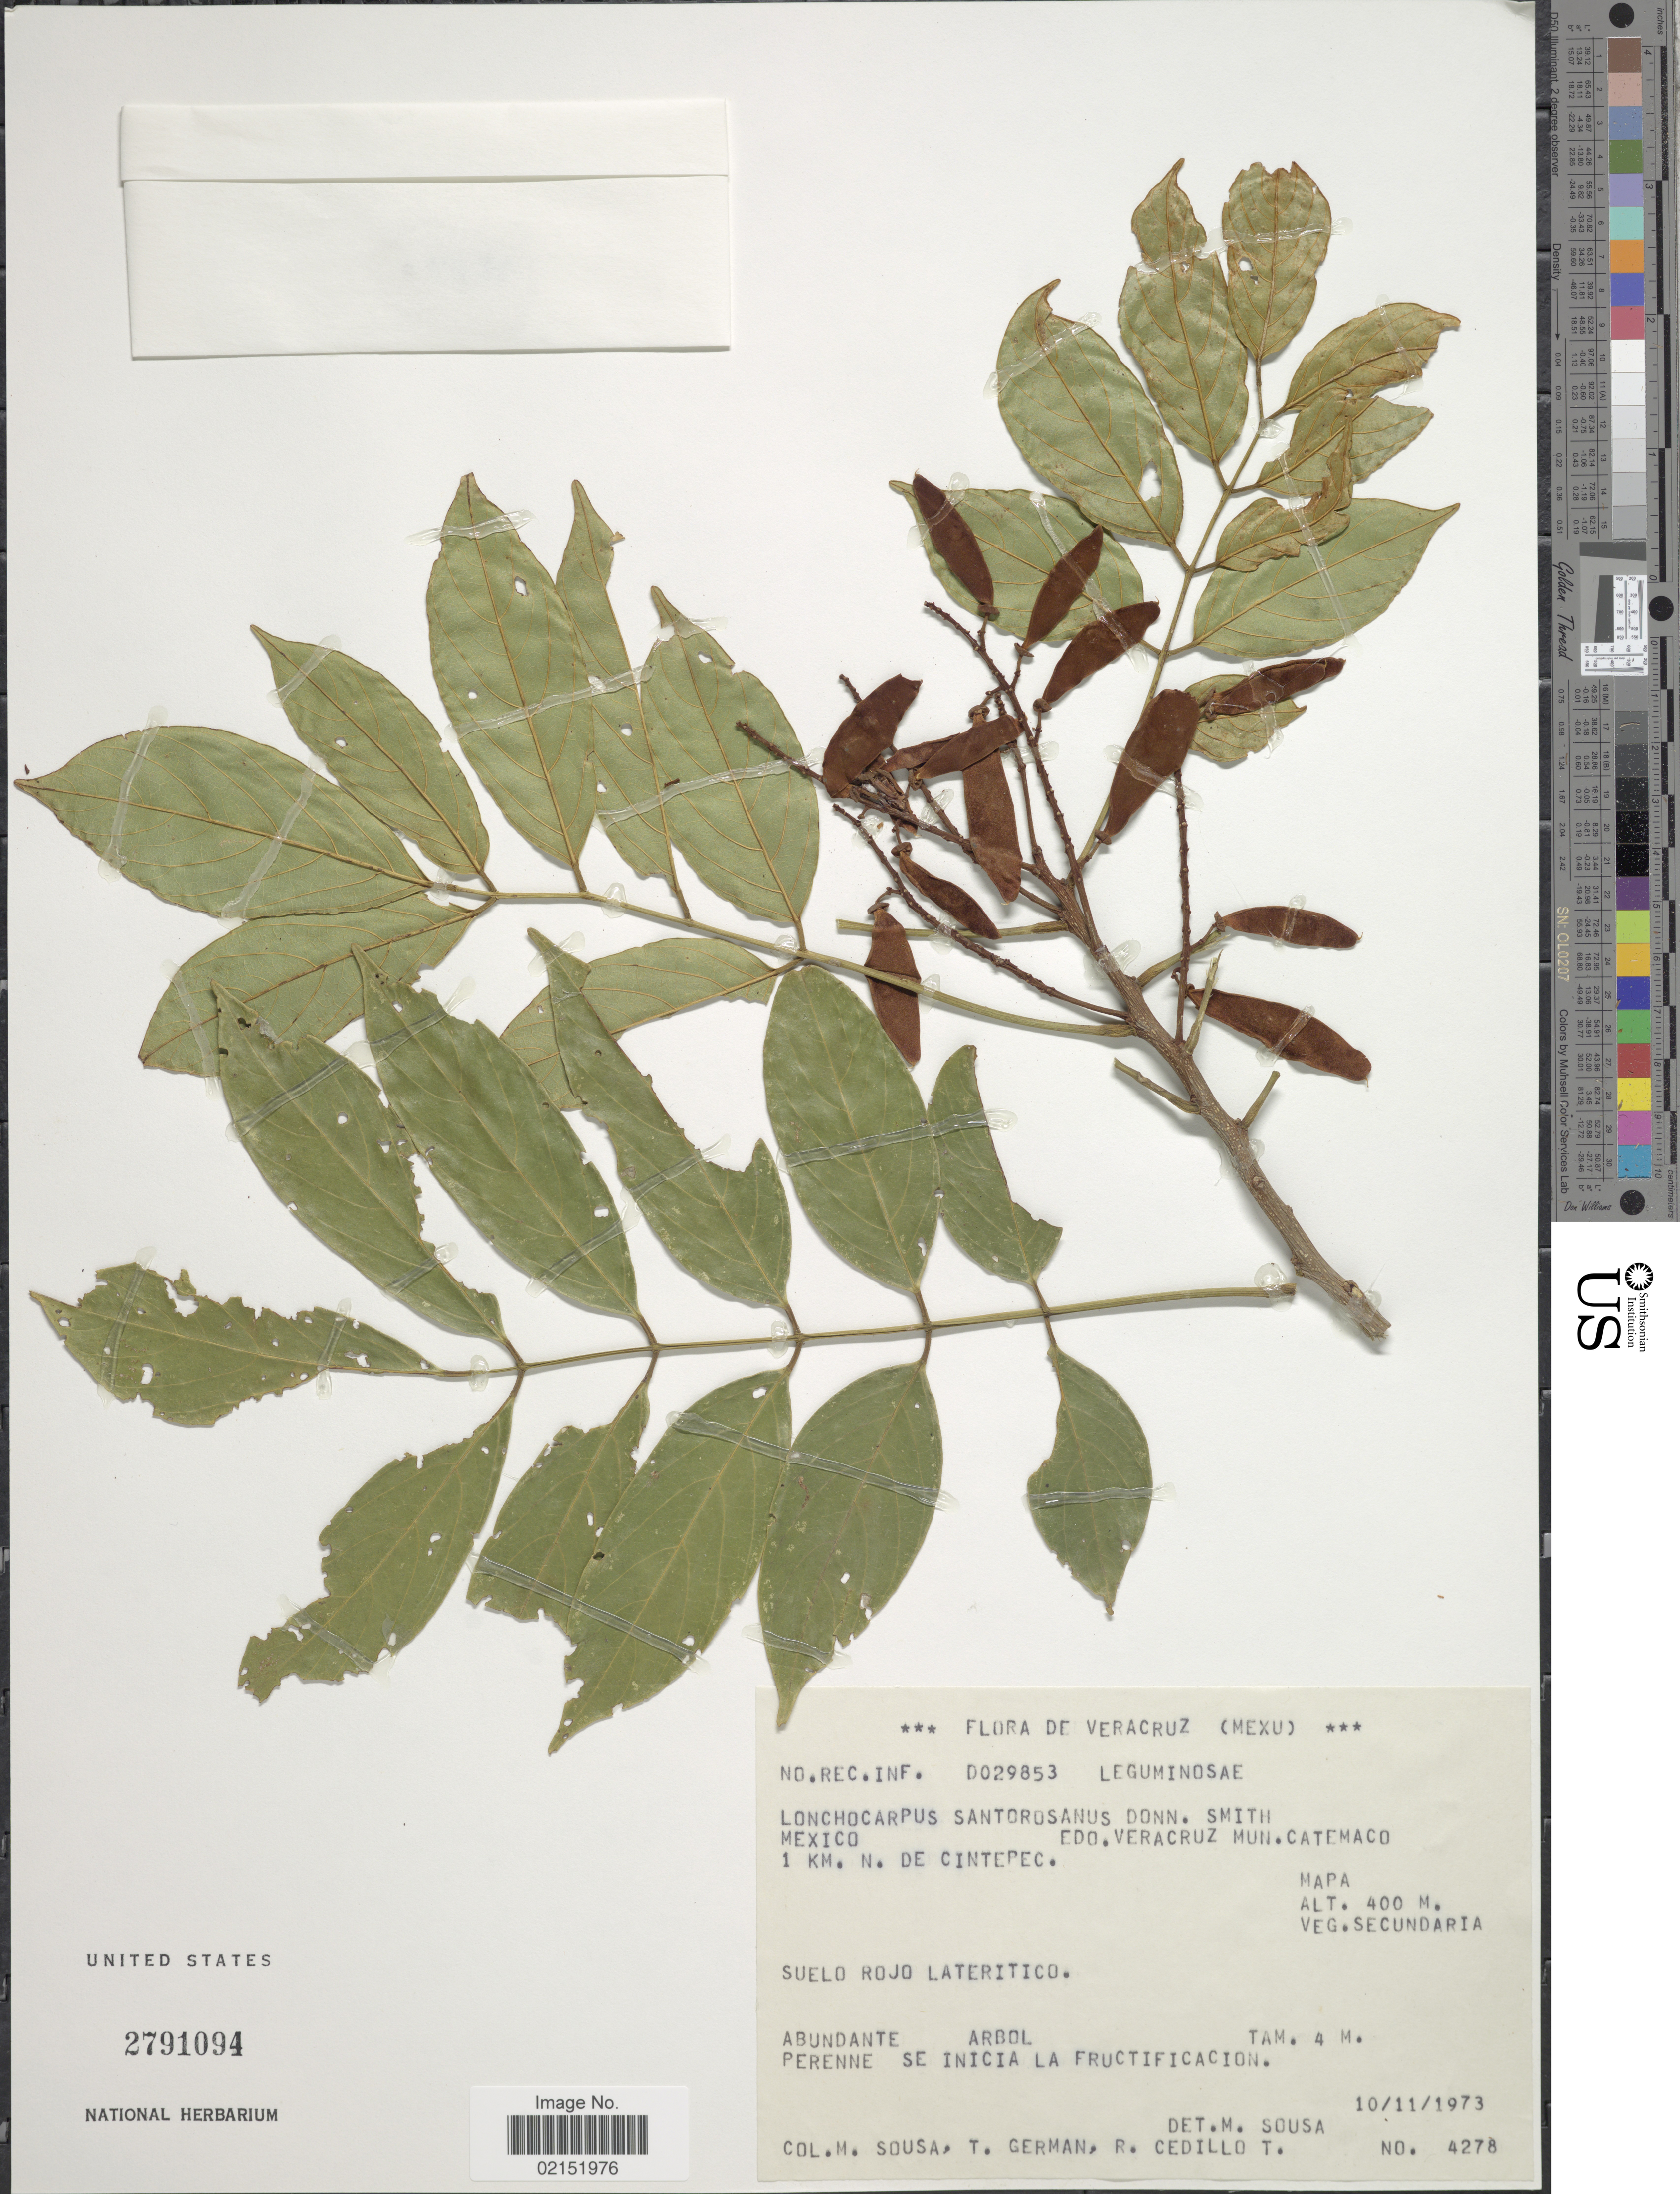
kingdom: Plantae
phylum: Tracheophyta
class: Magnoliopsida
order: Fabales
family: Fabaceae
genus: Lonchocarpus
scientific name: Lonchocarpus santarosanus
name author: Donn. Sm.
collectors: M. Sousa, German, T. & R. CedilloT.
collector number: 4278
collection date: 1973-11-10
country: Mexico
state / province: Veracruz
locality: Edo. Veracruz, Mun. Catemaco. 1 km. N. de Cintepec.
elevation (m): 400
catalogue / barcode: US 2791094